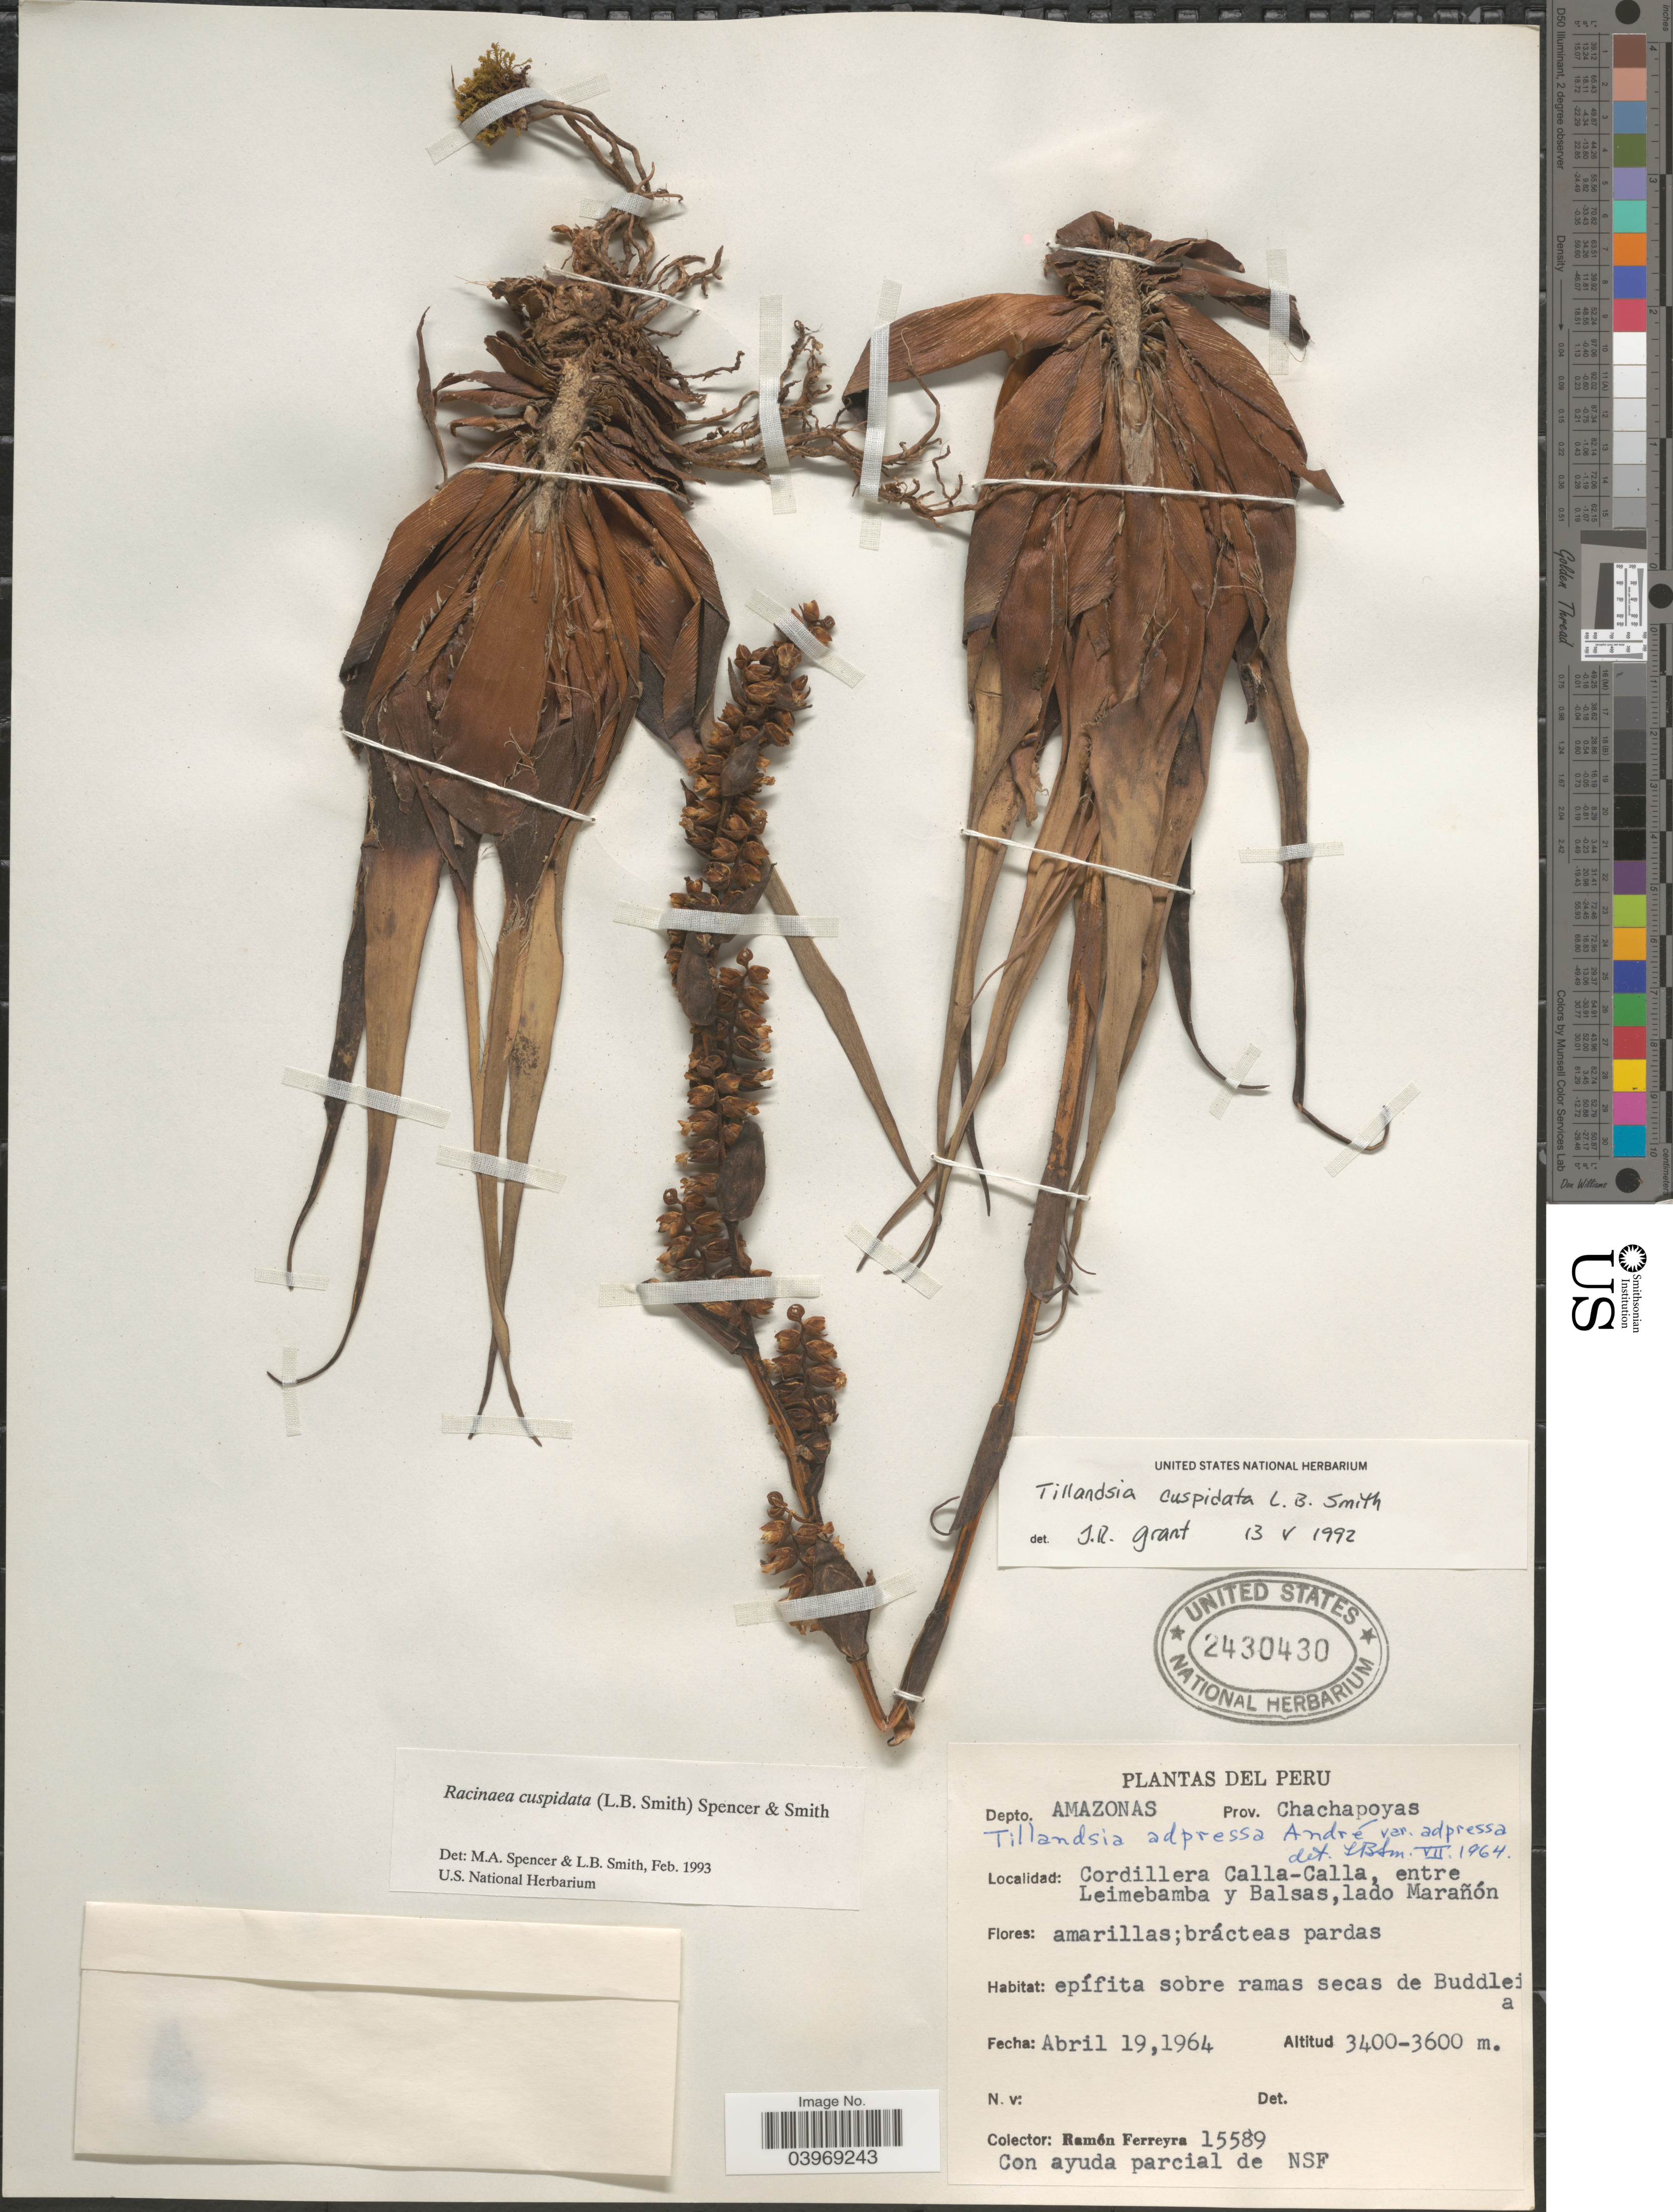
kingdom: Plantae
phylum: Tracheophyta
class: Liliopsida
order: Poales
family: Bromeliaceae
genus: Racinaea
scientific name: Racinaea cuspidata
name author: (L.B. Sm.) M.A. Spencer & L.B. Sm.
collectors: R. A. Ferreyra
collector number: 15589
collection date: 1964-04-19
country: Peru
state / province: Amazonas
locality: Depto. Amazonas. Prov. Chachapoyas. Cordillera calla-Calla, entre Leimebamba y Balsas, lado Marañón.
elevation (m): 3400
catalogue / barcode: US 2430430